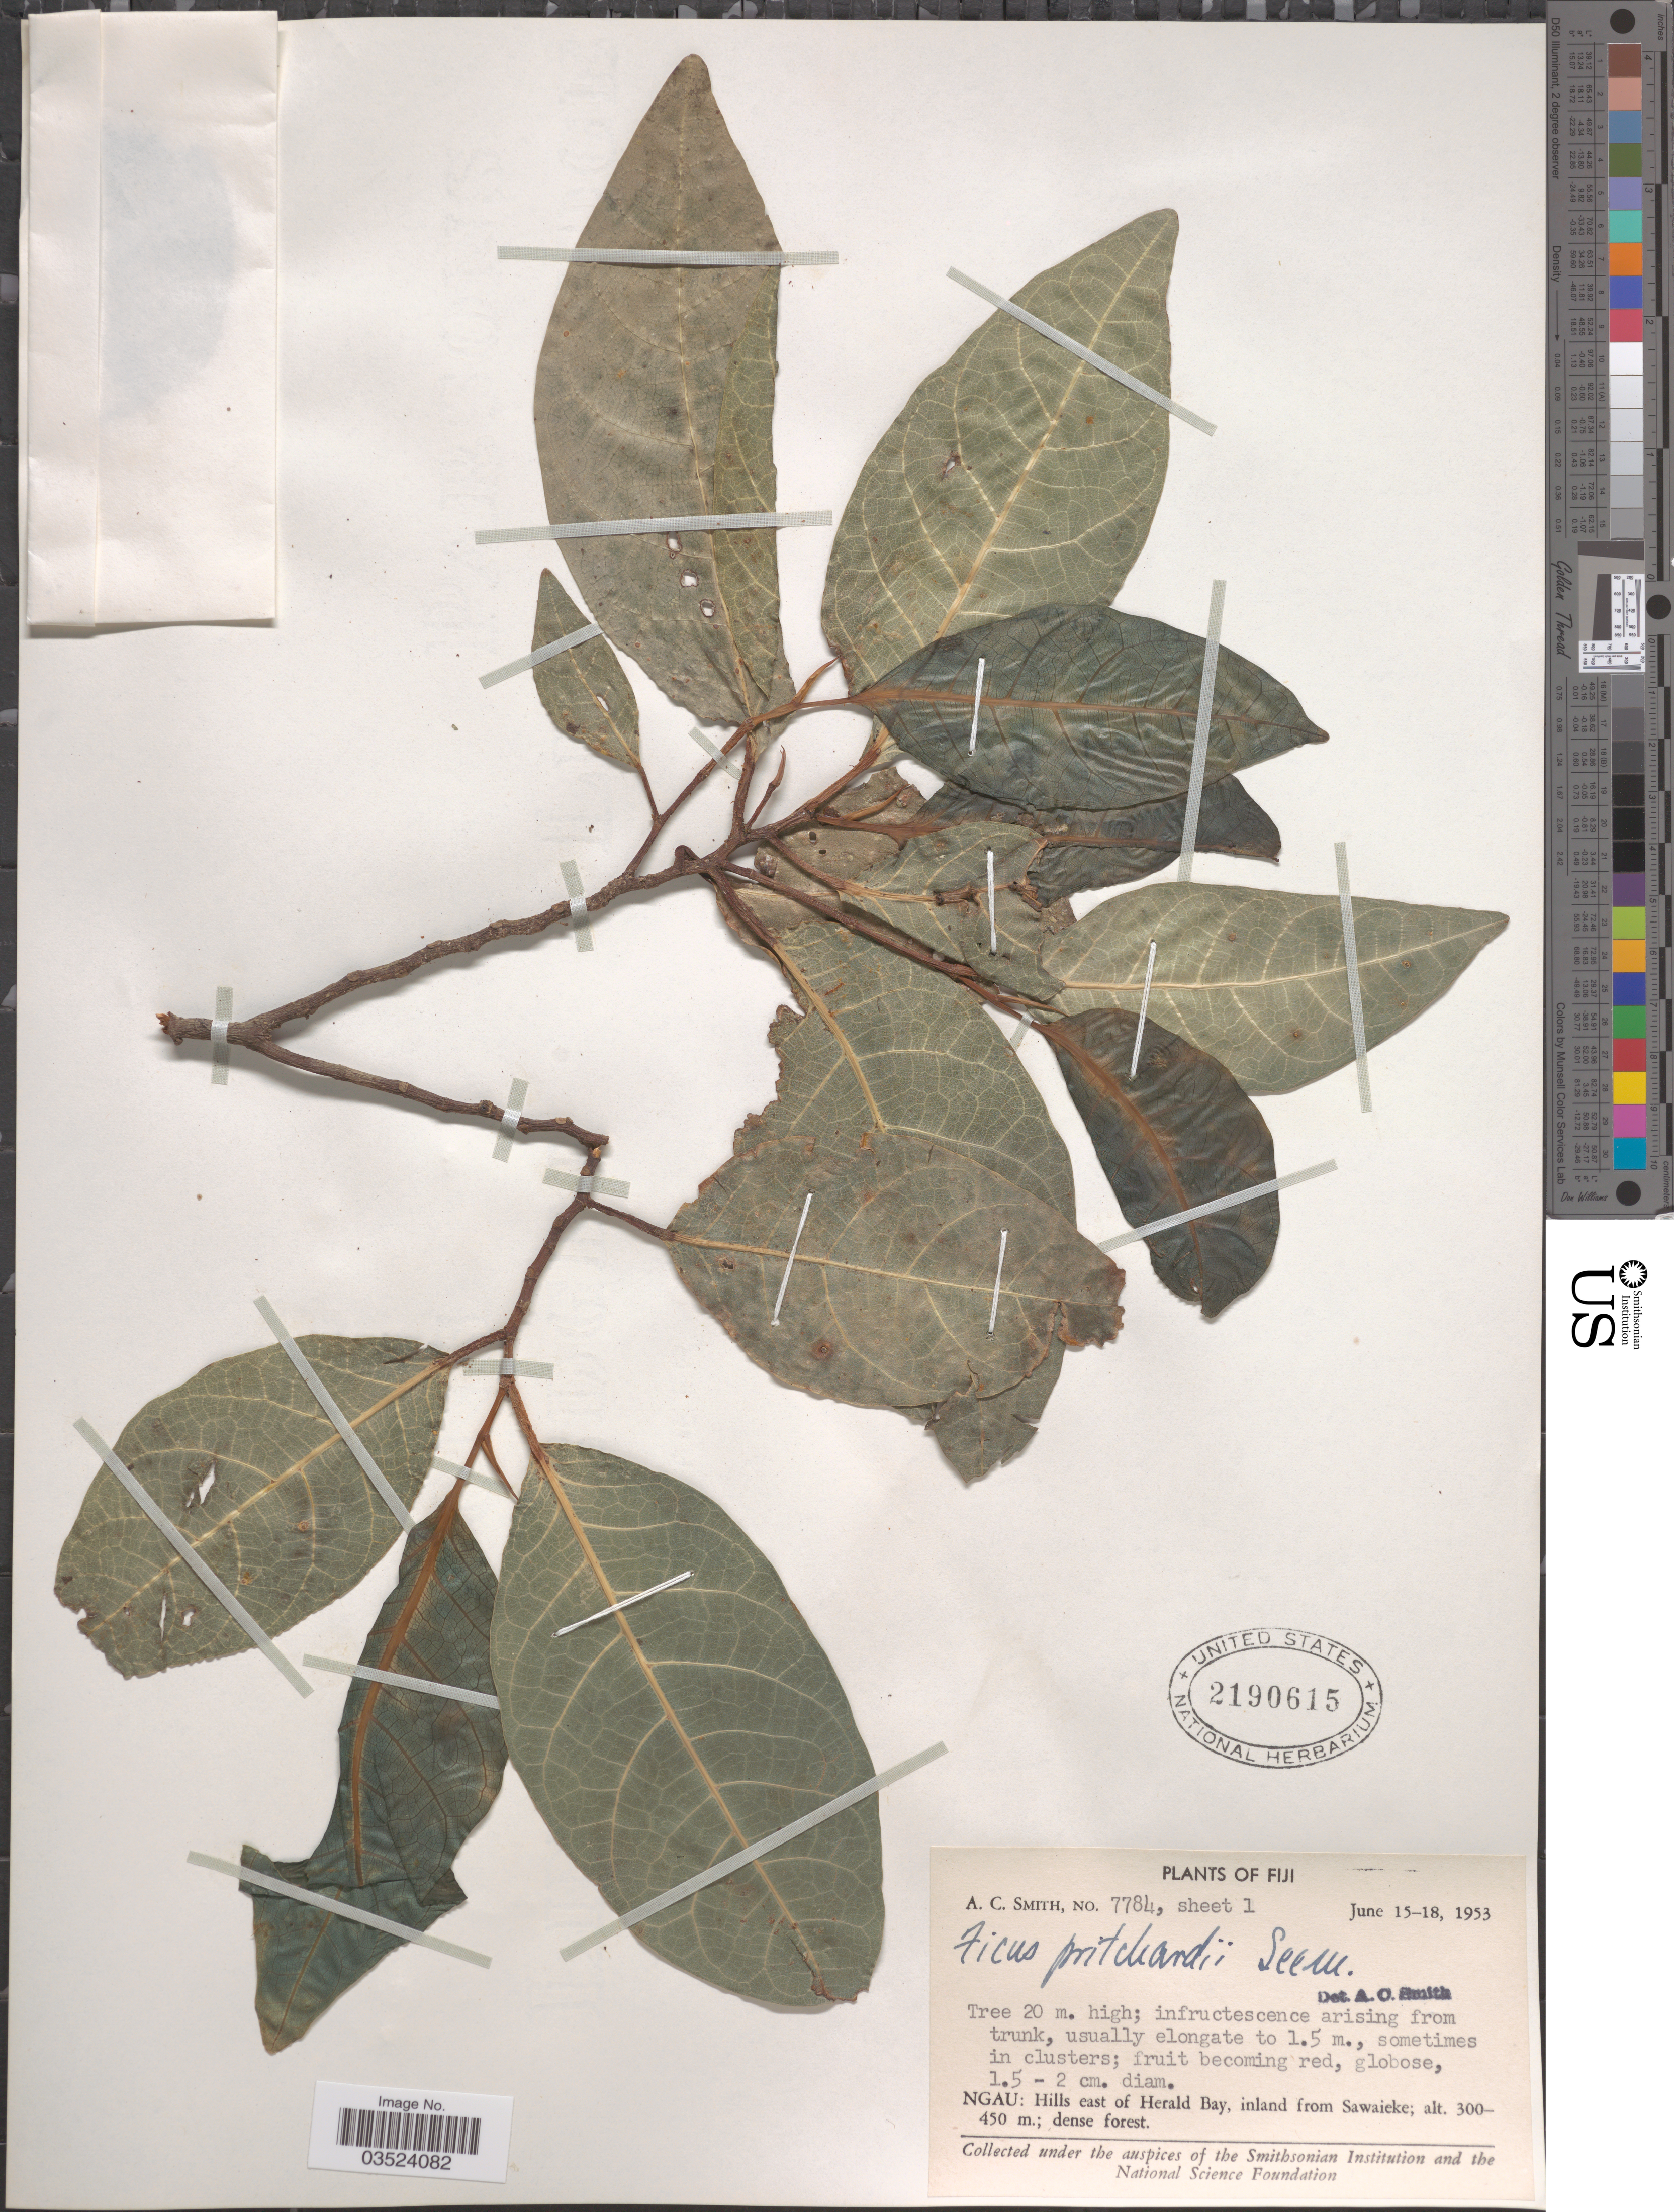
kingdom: Plantae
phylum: Tracheophyta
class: Magnoliopsida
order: Rosales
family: Moraceae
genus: Ficus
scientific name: Ficus pritchardii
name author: Seem.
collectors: A. C. Smith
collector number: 7784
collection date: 1953-06-15/1953-06-18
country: Fiji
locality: Ngau: Hills east of Herald Bay, inland from Sawaieke.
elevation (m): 300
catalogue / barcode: US 2190615